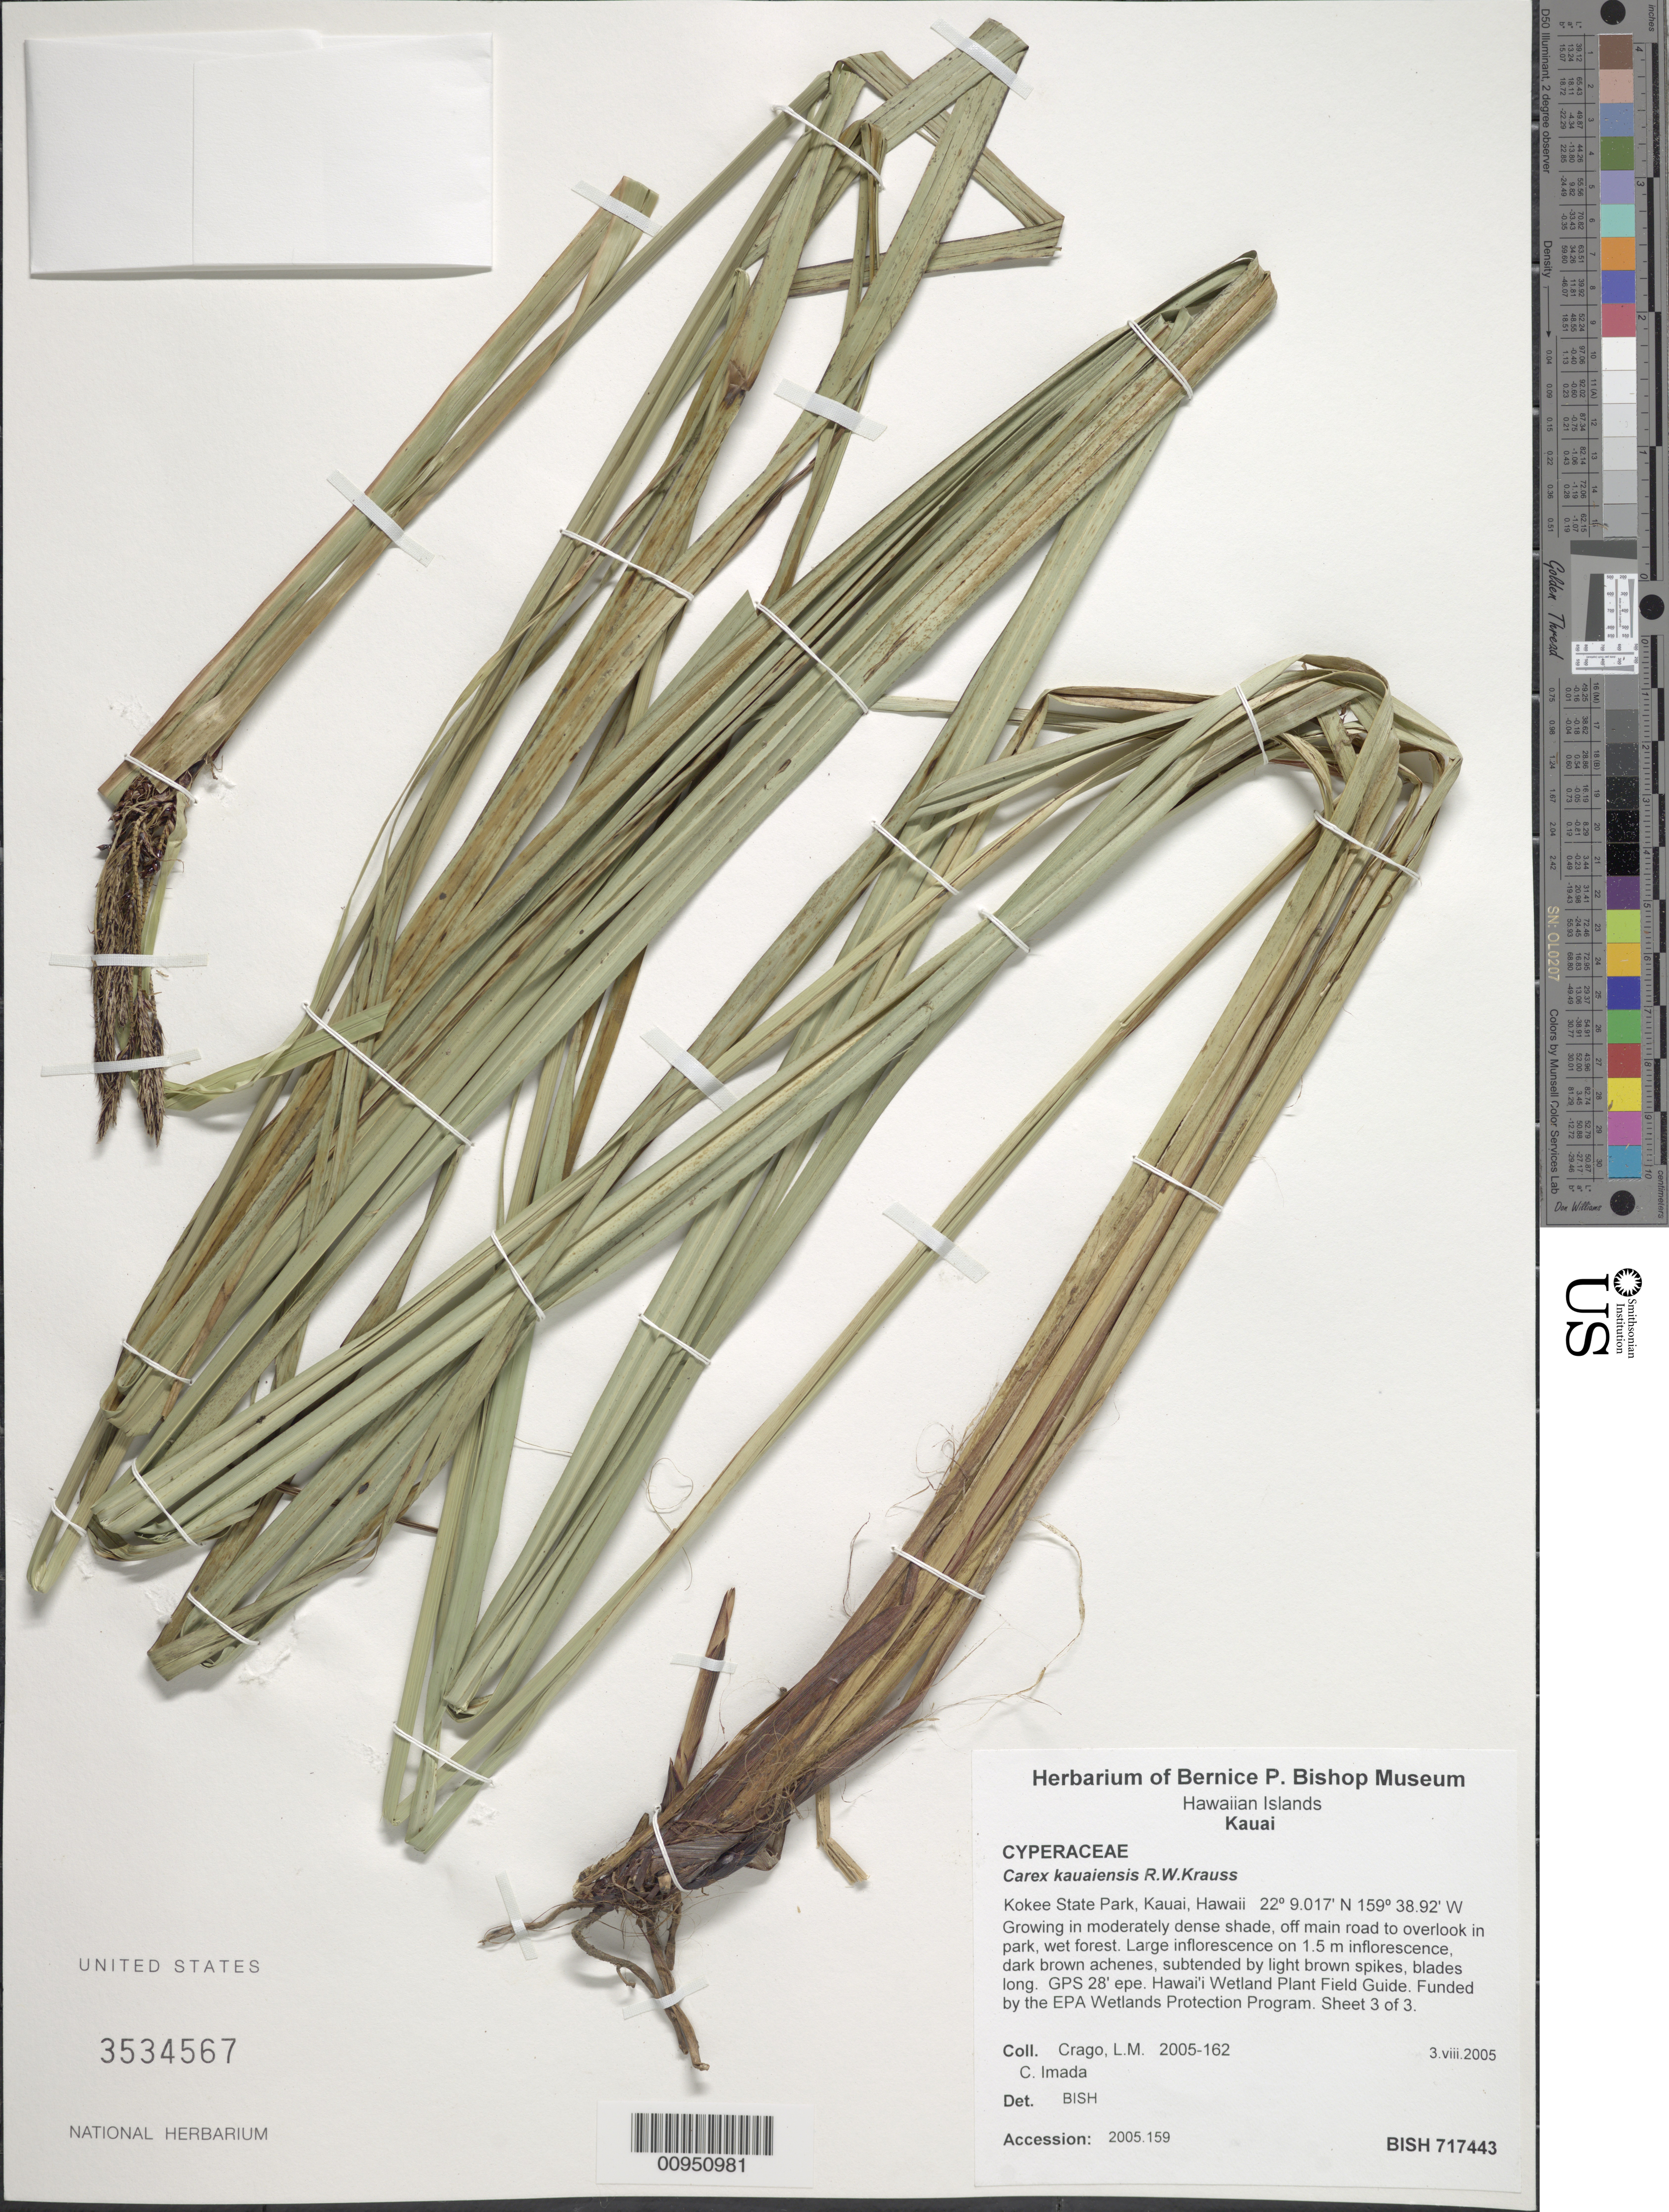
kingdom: Plantae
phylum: Tracheophyta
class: Liliopsida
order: Poales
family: Cyperaceae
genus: Carex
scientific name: Carex kauaiensis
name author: R.W. Krauss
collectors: L. Crago & C. Imada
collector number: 2005-162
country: United States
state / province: Hawaii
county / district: Kauai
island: Kaua'i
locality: Kokee State Park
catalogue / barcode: US 3534567